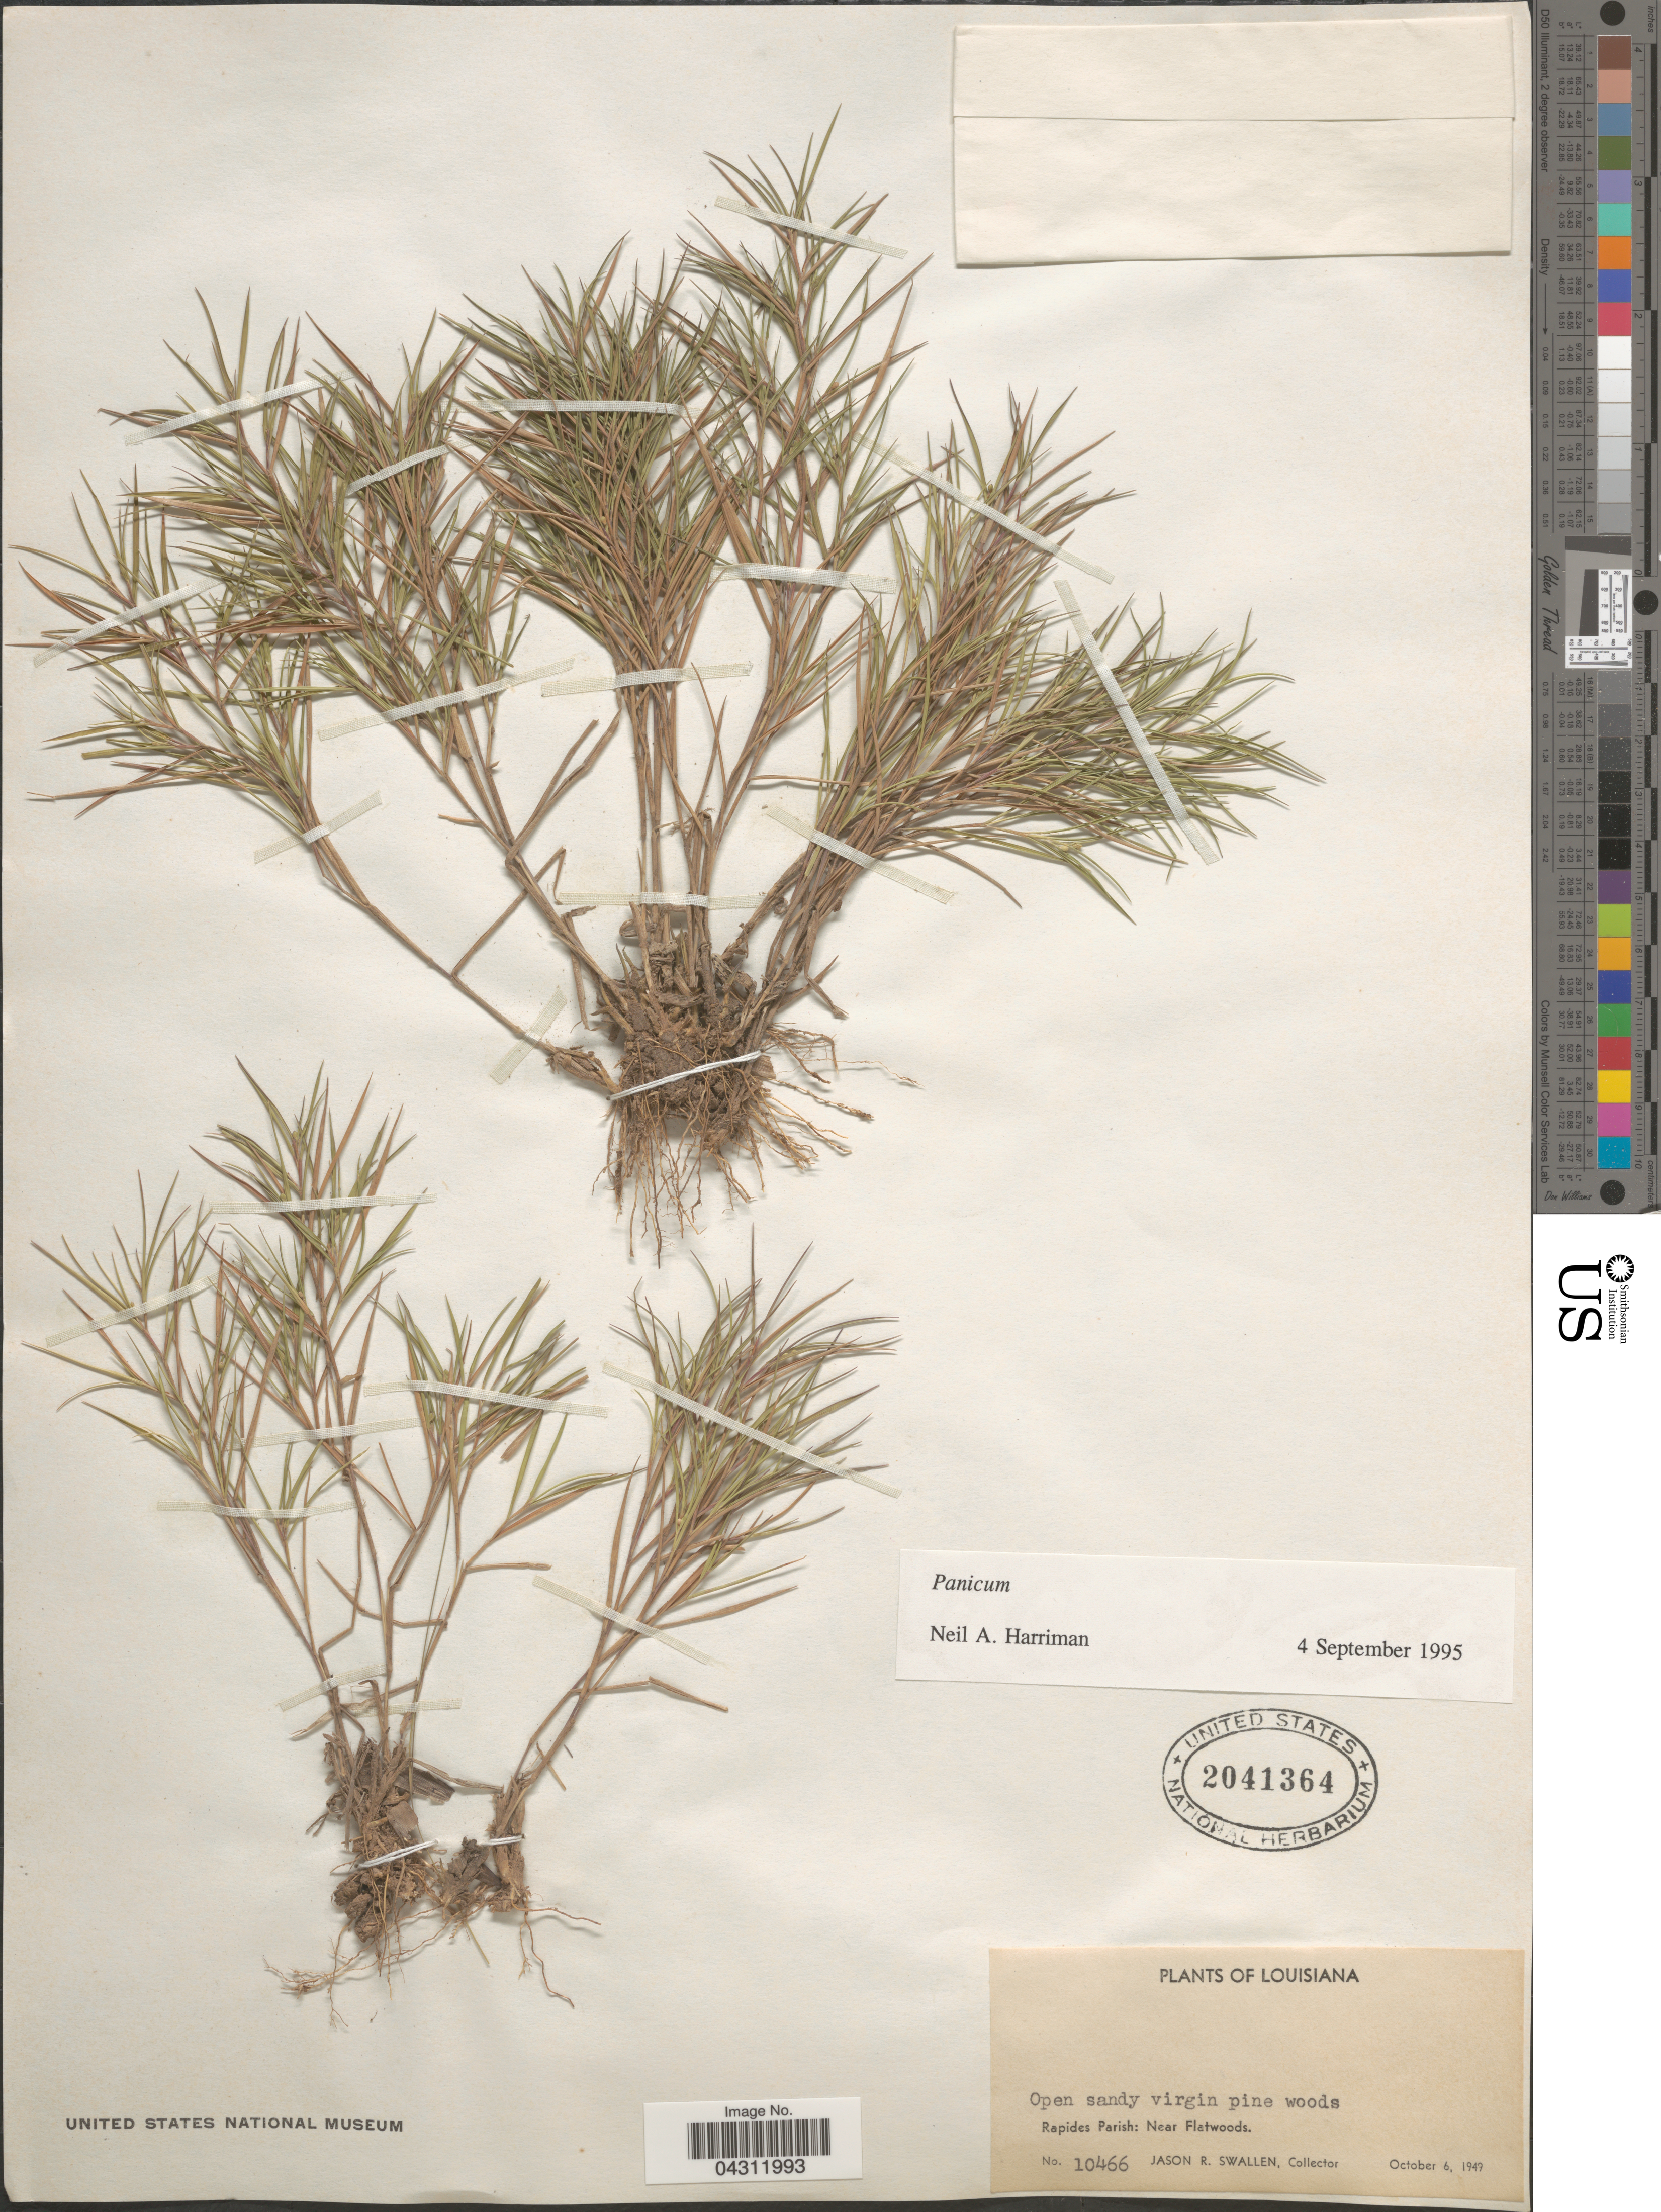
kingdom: Plantae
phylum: Tracheophyta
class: Liliopsida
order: Poales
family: Poaceae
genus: Panicum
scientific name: Panicum sp.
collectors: J. R. Swallen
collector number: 10466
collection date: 1949-10-06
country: United States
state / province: Michigan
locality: Open sandy virgin pine woods. Rapides Parish: Near Flatwoods.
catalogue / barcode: US 2041364